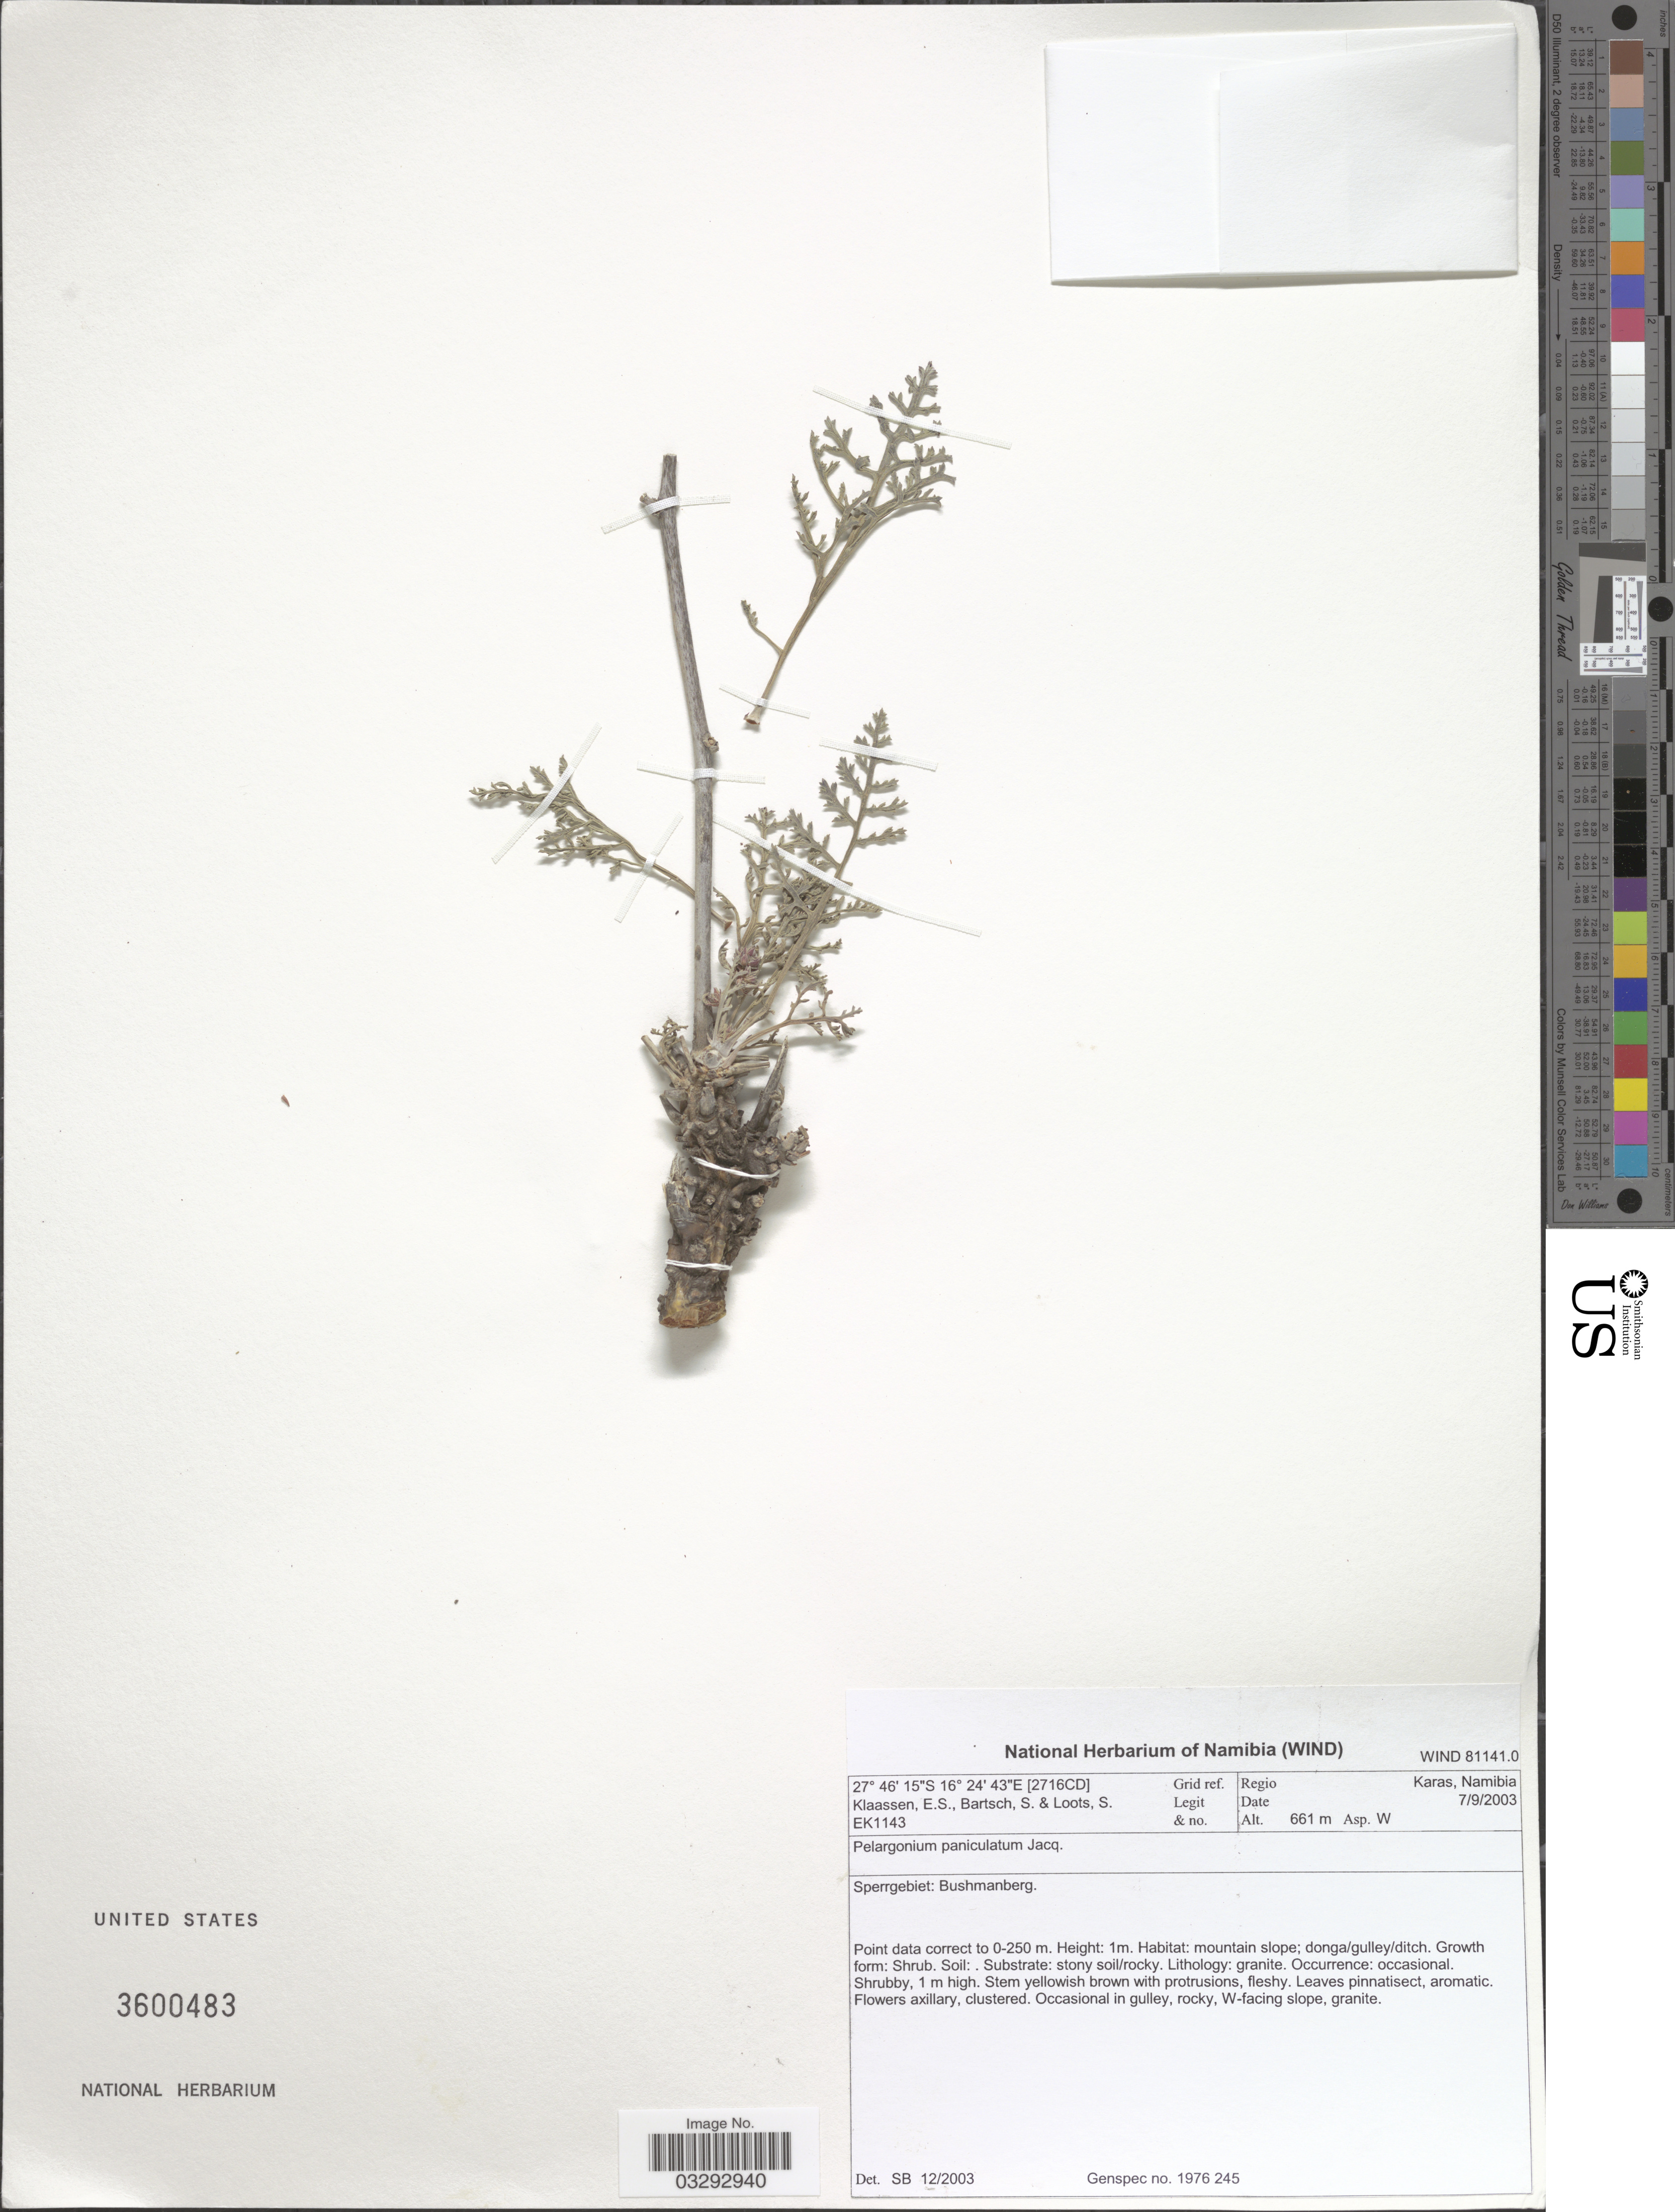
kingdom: Plantae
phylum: Tracheophyta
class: Magnoliopsida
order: Geraniales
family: Geraniaceae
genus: Pelargonium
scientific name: Pelargonium paniculatum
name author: Jacq.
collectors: E. S. Klaassen, S. Bartsch & S. Loots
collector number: EK1143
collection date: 2003-09-07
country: Namibia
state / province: Karas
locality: Grid ref. [2716CD], Regio Karas, Namibia, Sperrgebiet: Bushmanberg.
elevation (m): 661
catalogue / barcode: US 3600483